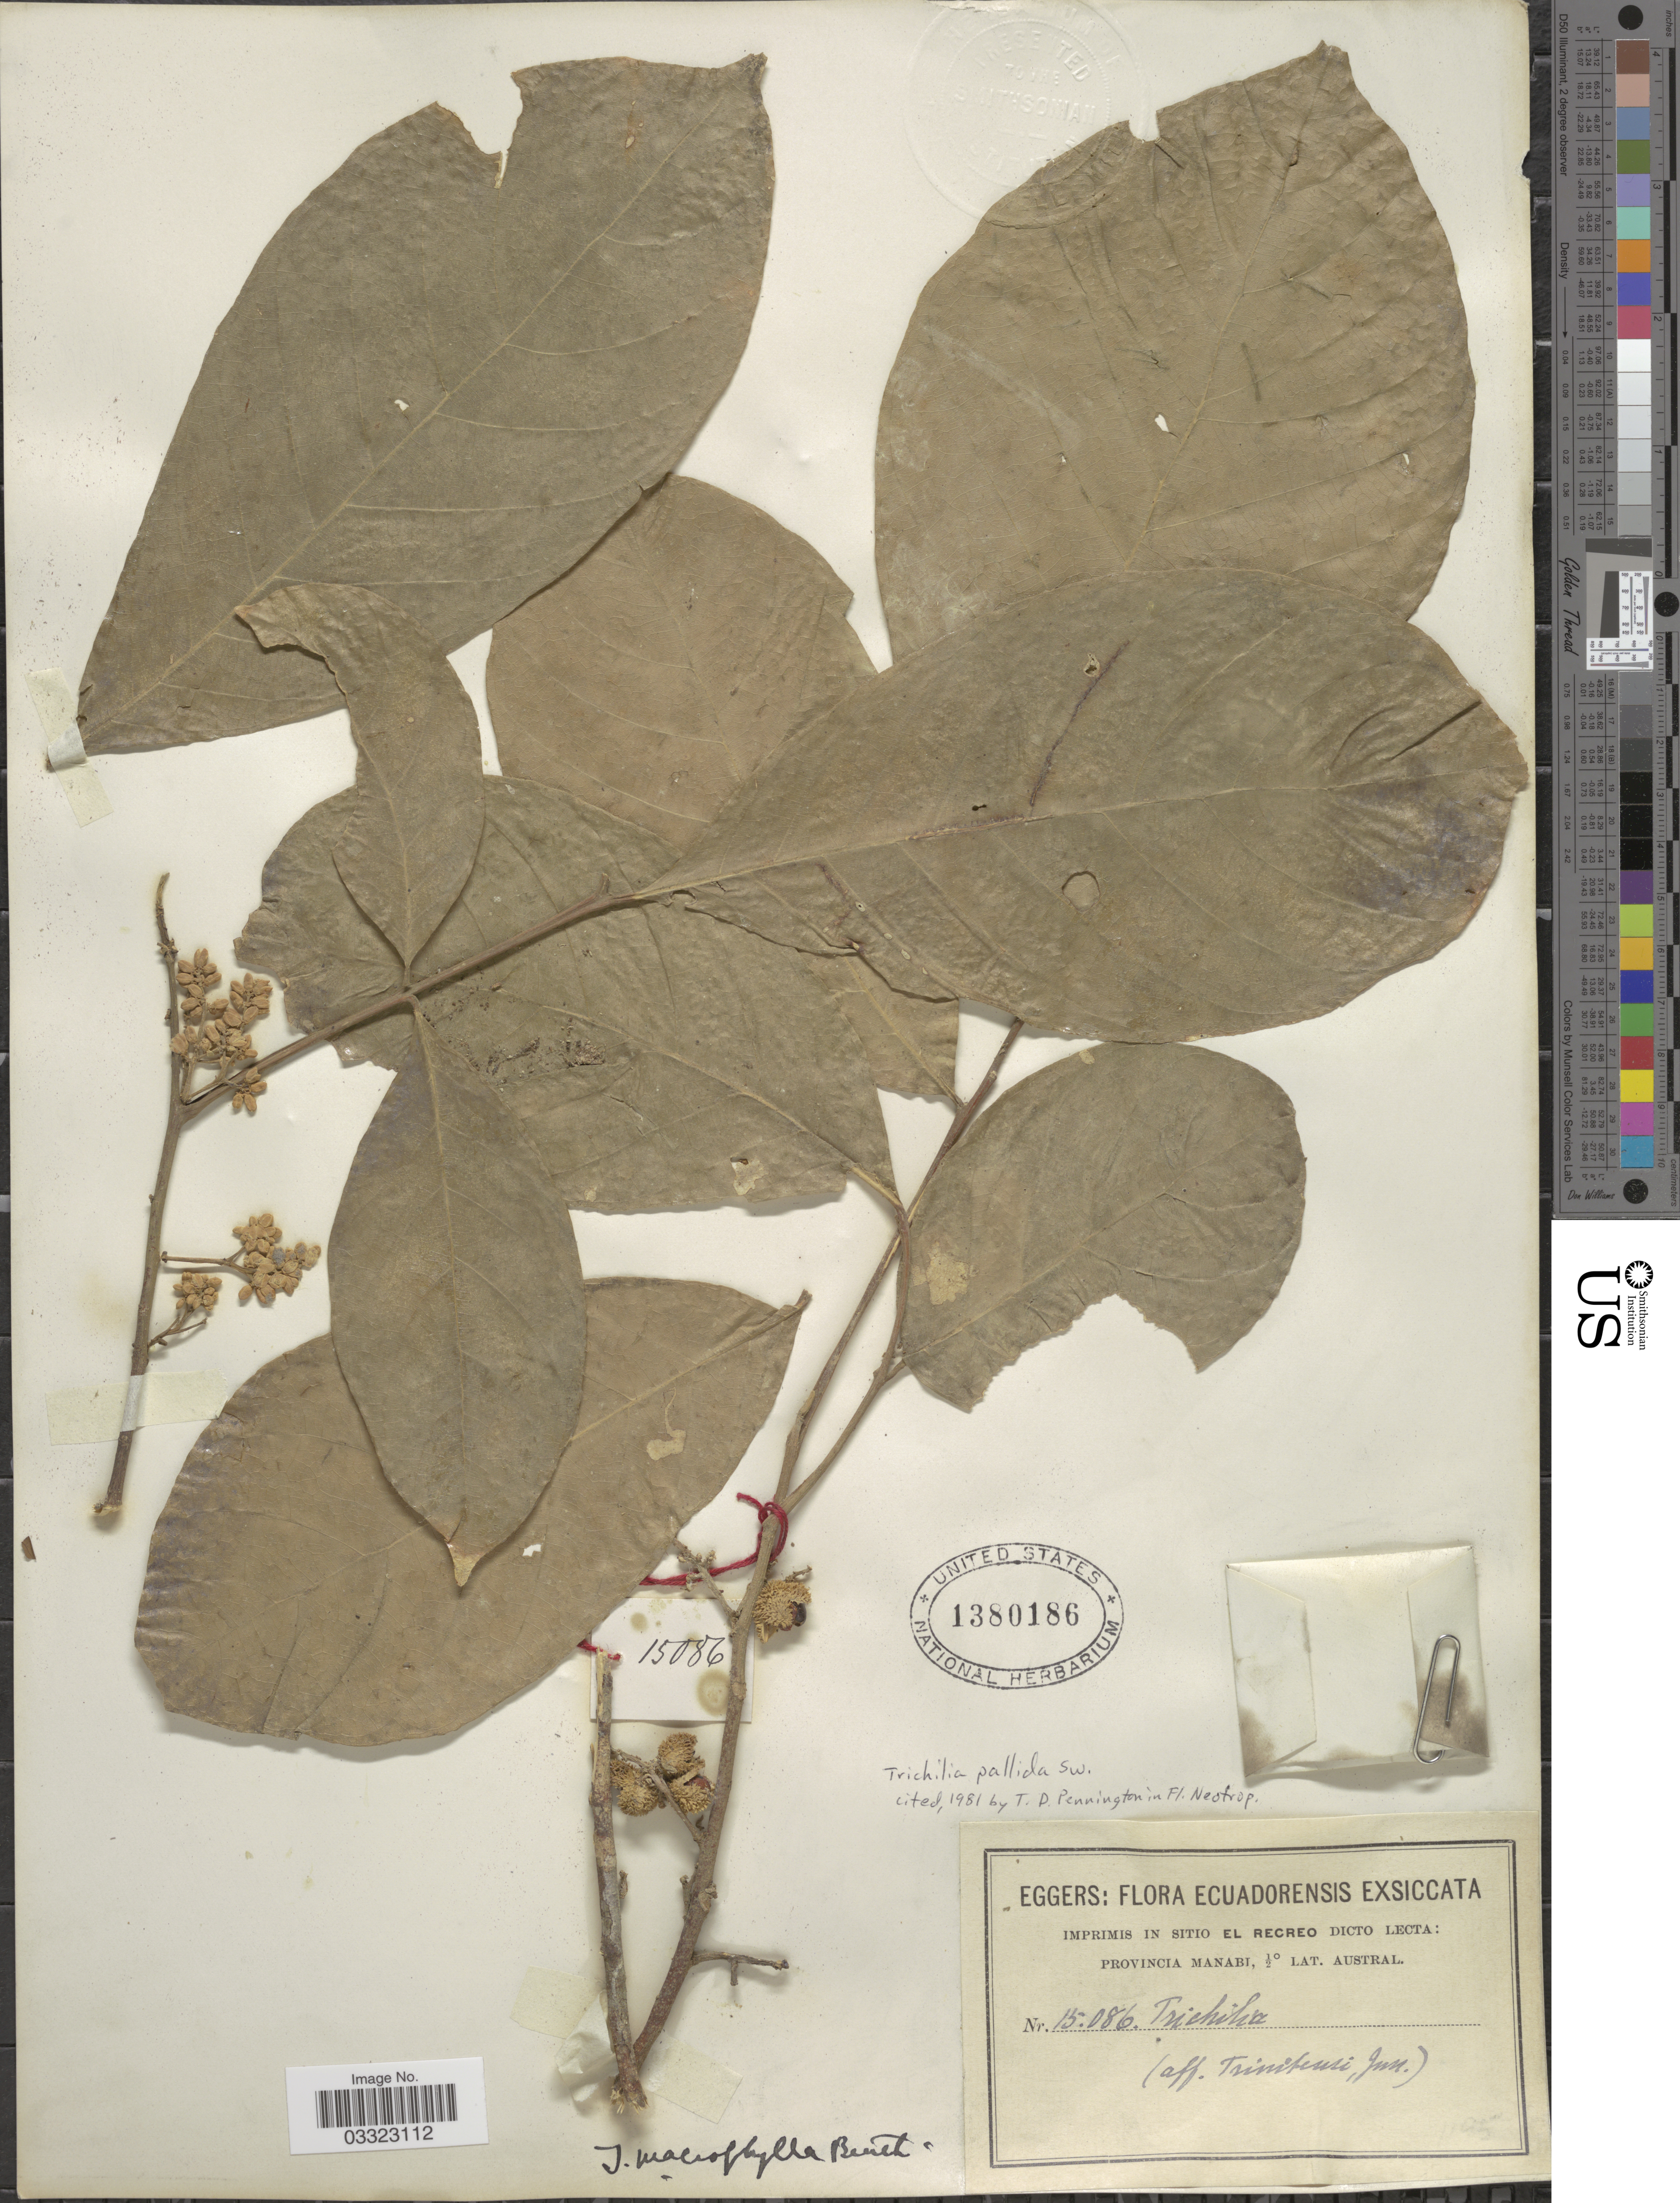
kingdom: Plantae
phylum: Tracheophyta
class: Magnoliopsida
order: Sapindales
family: Meliaceae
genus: Trichilia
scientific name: Trichilia pallida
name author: Sw.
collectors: -. Eggers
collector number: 15086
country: Ecuador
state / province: Manabí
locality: In sitio El Recreo.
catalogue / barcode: US 1380186